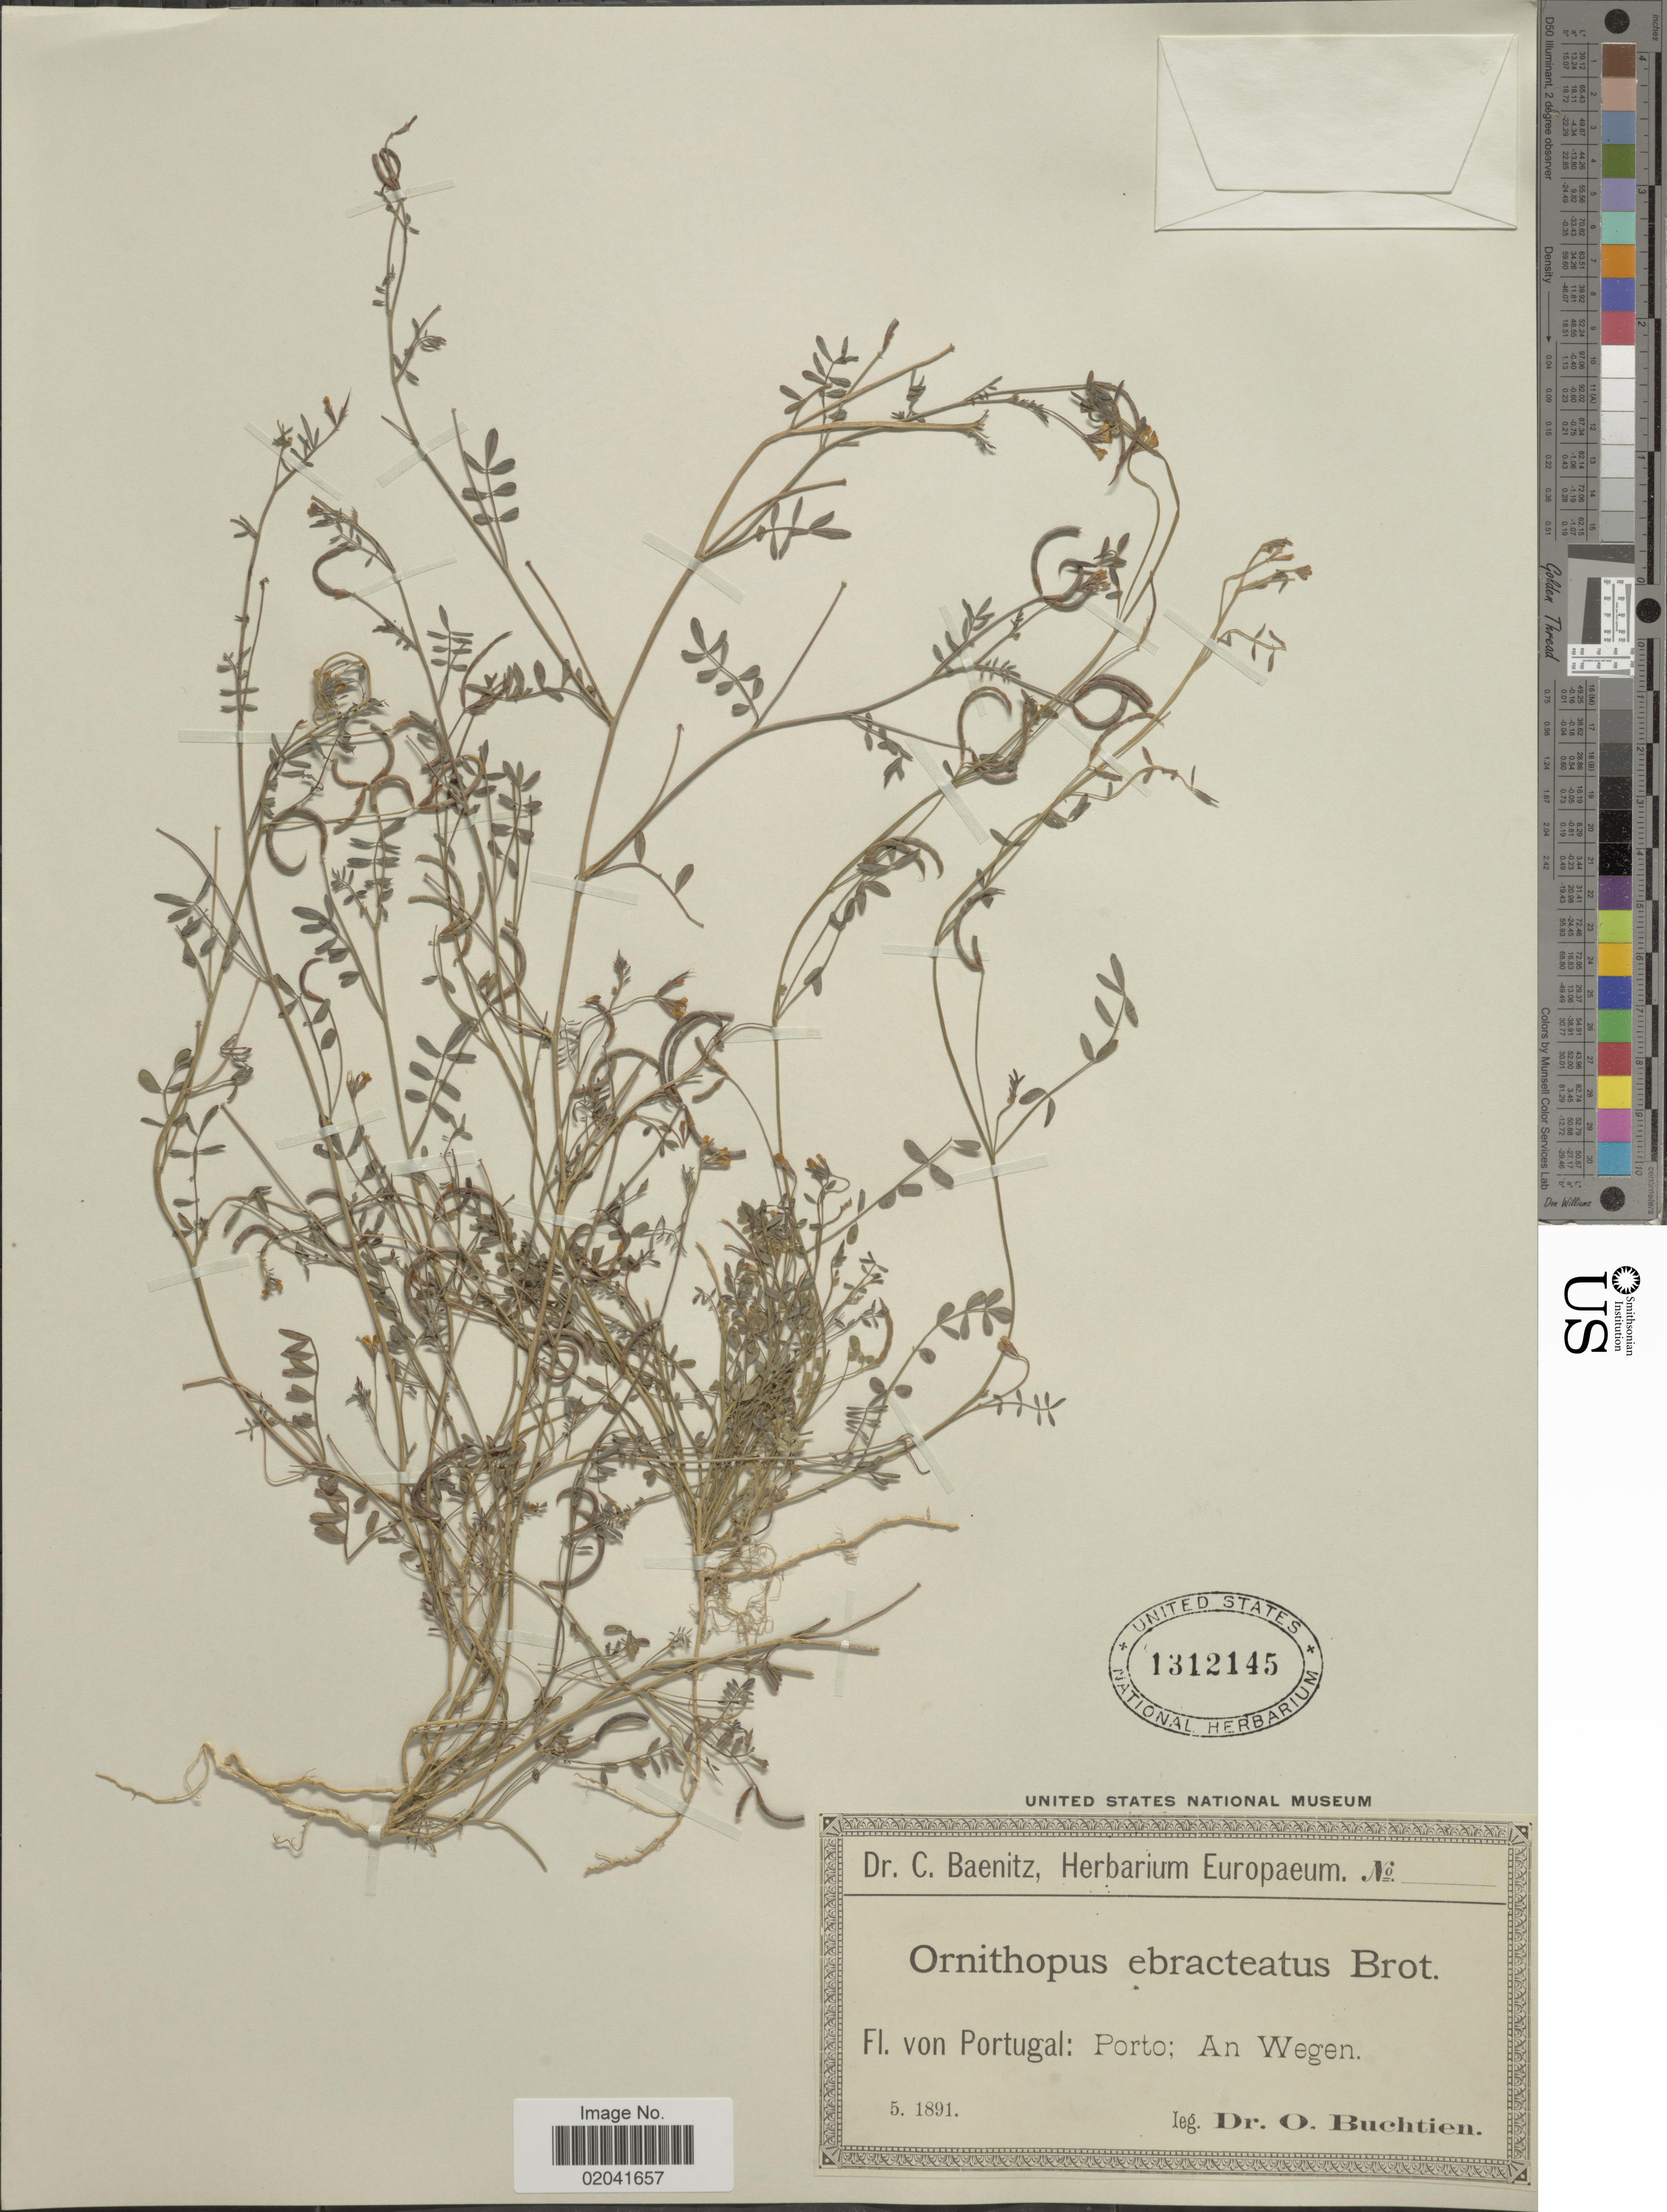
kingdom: Plantae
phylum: Tracheophyta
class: Magnoliopsida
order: Fabales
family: Fabaceae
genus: Ornithopus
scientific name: Ornithopus ebracteatus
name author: Brot.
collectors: O. Buchtien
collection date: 1891-05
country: Portugal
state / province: Porto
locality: Portugal: Porto; An Wegen.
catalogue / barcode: US 1312145